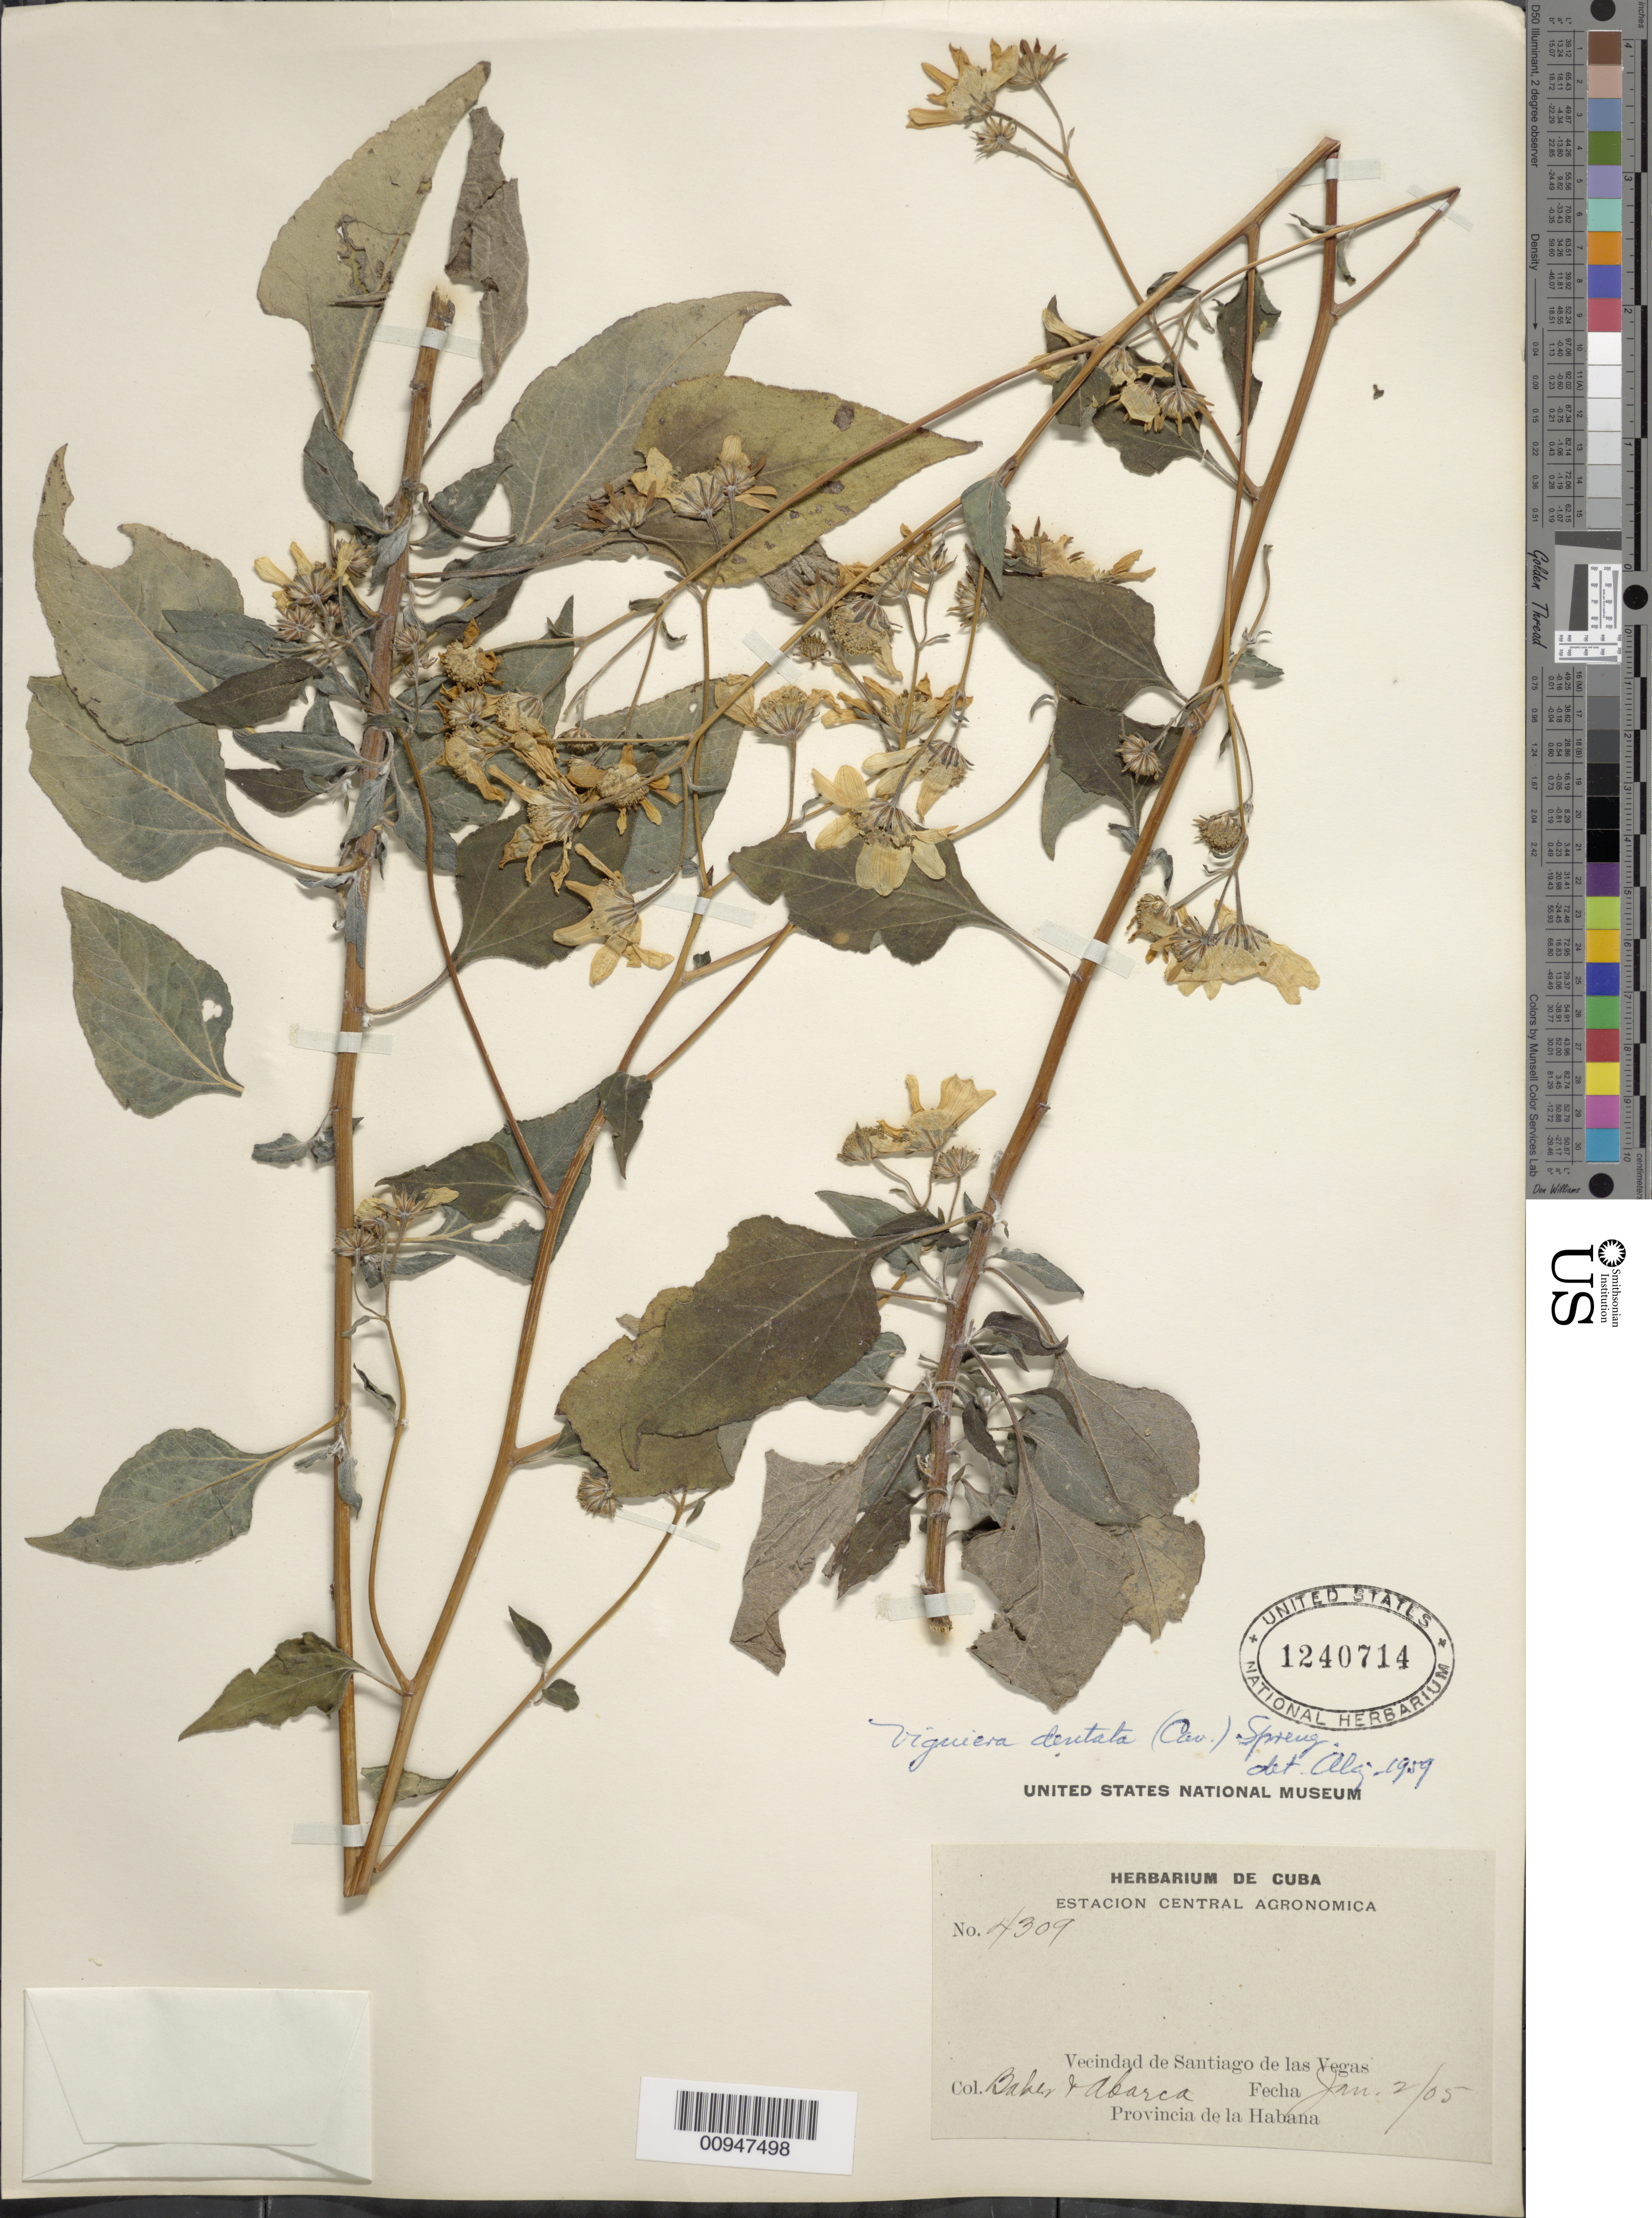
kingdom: Plantae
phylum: Tracheophyta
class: Magnoliopsida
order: Asterales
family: Asteraceae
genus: Viguiera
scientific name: Viguiera dentata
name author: (Cav.) Spreng.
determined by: Liogier, Alain H.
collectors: C. F. Baker & -- Abarca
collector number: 4309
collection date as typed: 02 Jan 1905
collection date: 1905-01-02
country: Cuba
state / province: La Habana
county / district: Municipio Boyeros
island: Cuba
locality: Santiago de las Vegas (vecindad de)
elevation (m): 97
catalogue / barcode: US 1240714